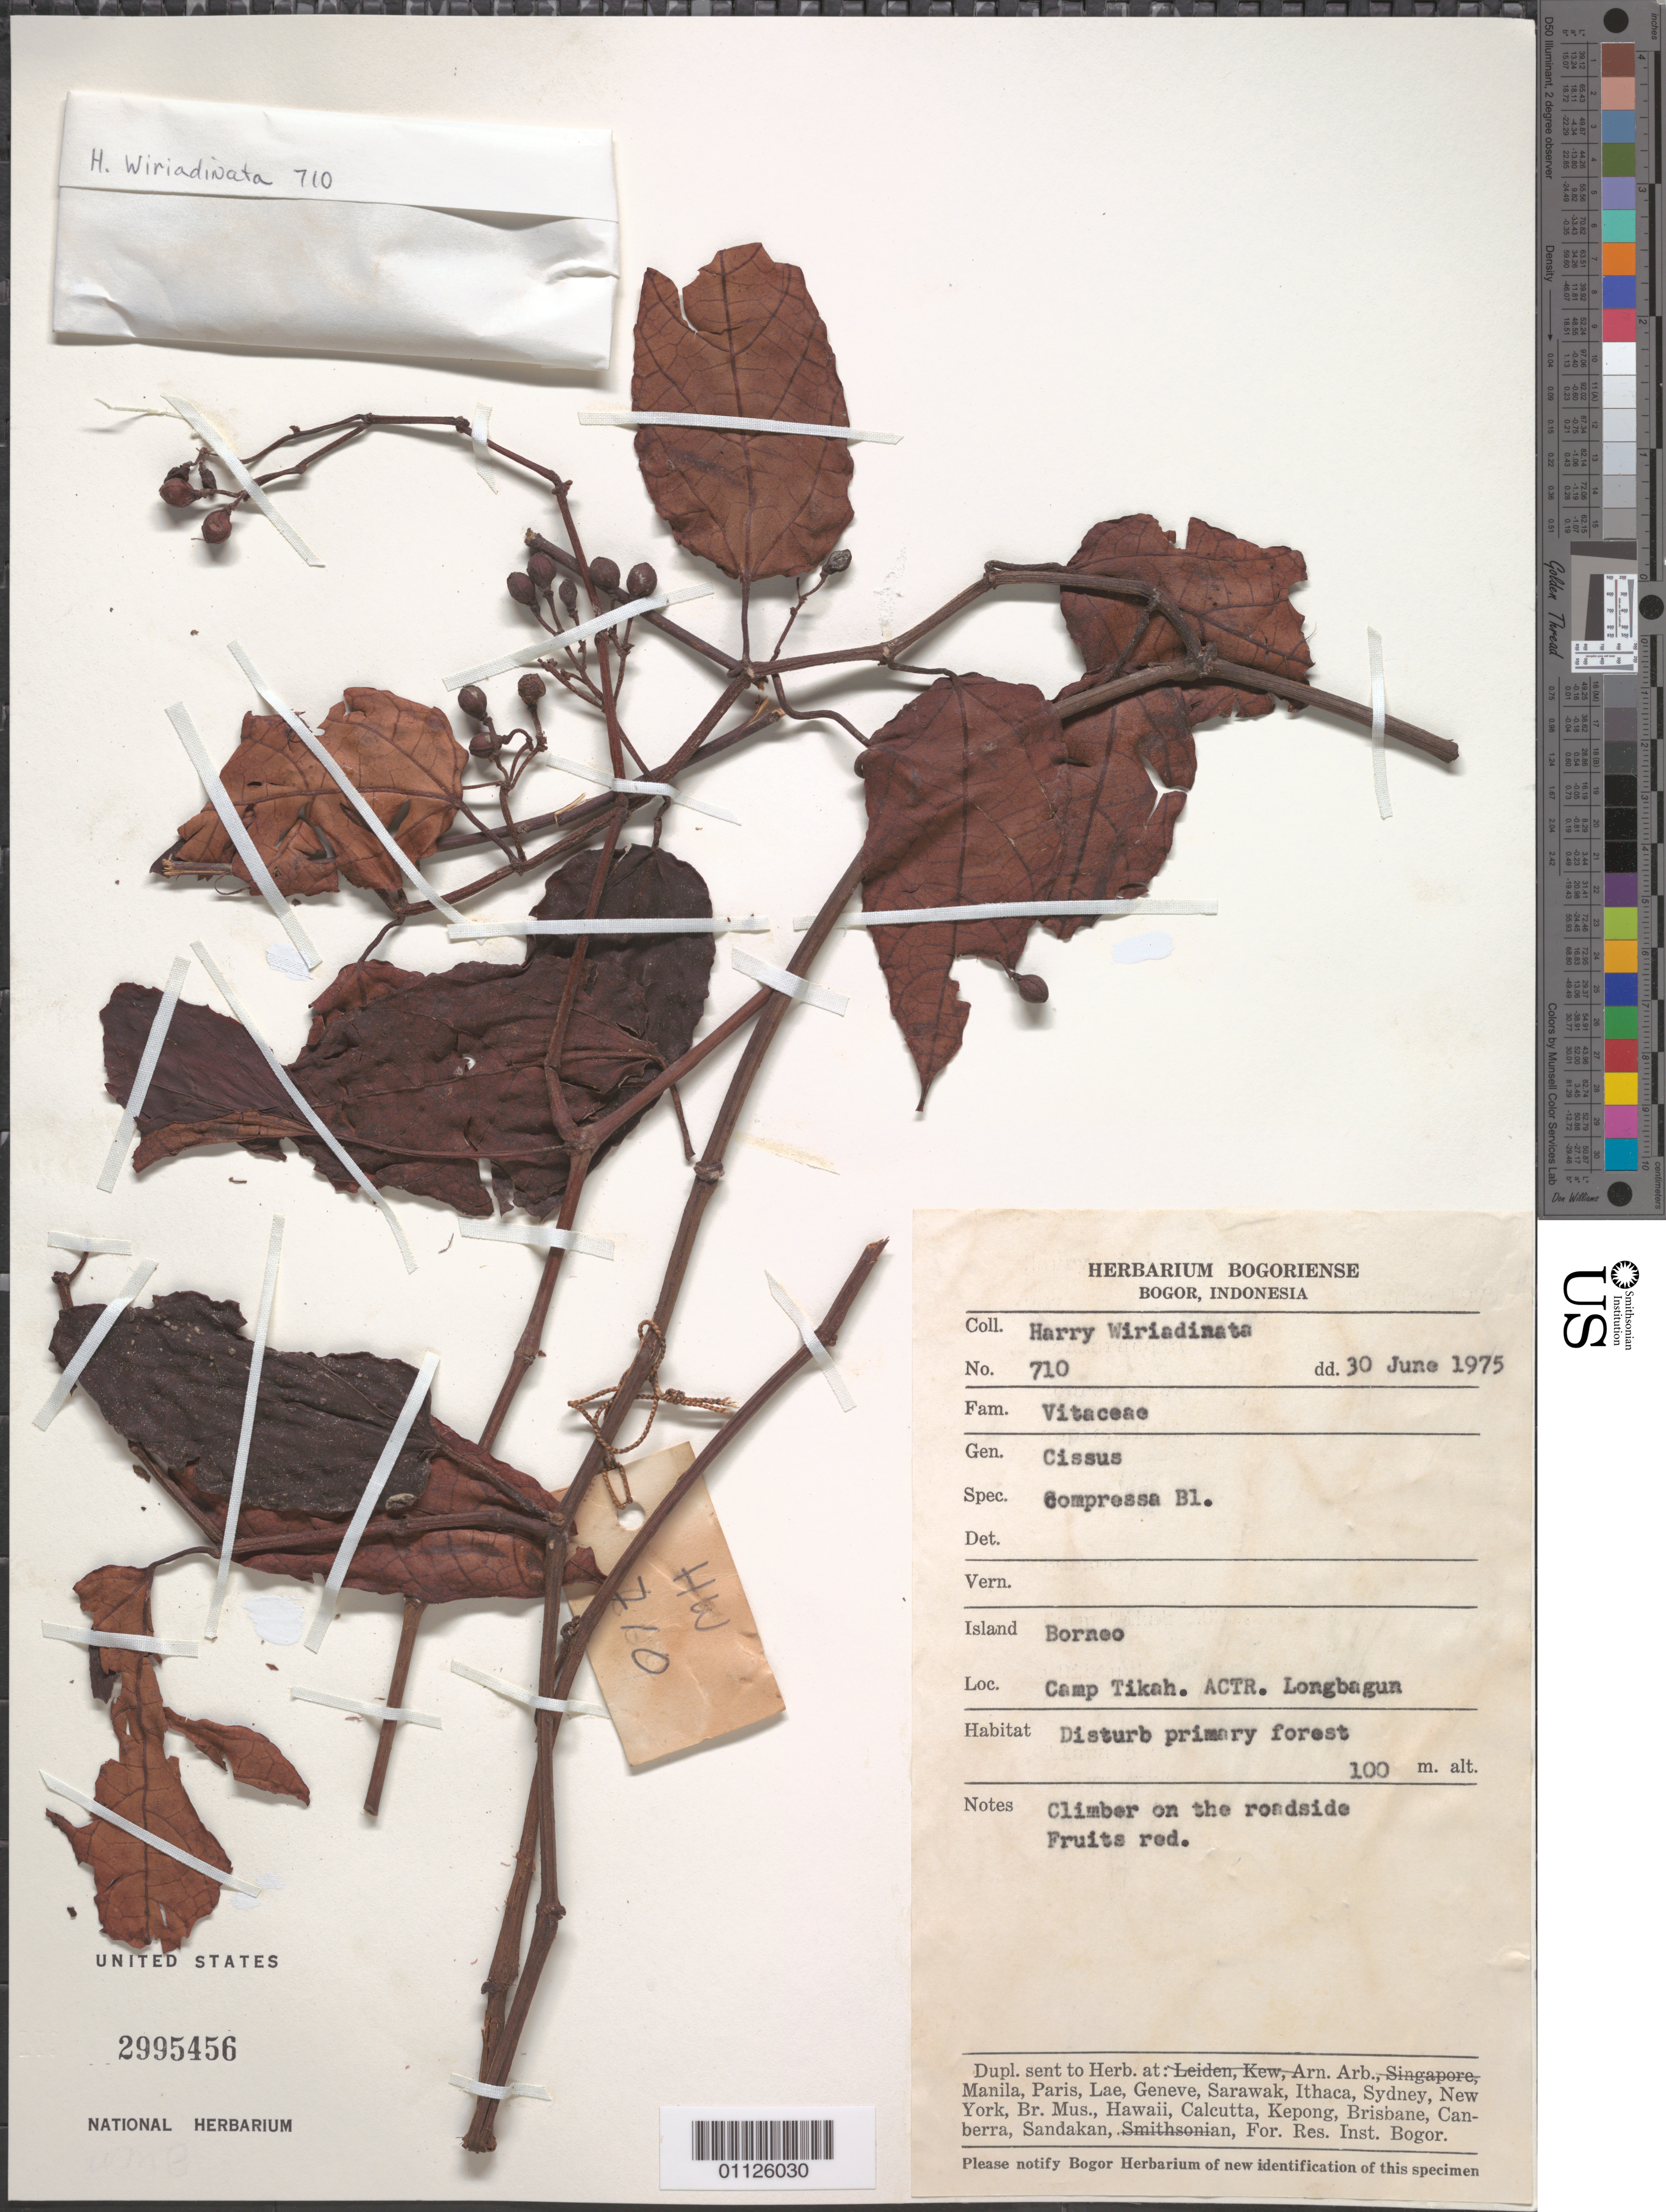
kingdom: Plantae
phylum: Tracheophyta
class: Magnoliopsida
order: Vitales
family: Vitaceae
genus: Cissus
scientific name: Cissus compressa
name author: Blume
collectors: H. Wiriadinata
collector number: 710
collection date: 1975-06-30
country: Indonesia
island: Borneo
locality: Camp Tikah. ACTR. Longbagun.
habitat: Disturbed primary forest. Climber on the roadside.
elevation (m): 100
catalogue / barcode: US 2995456